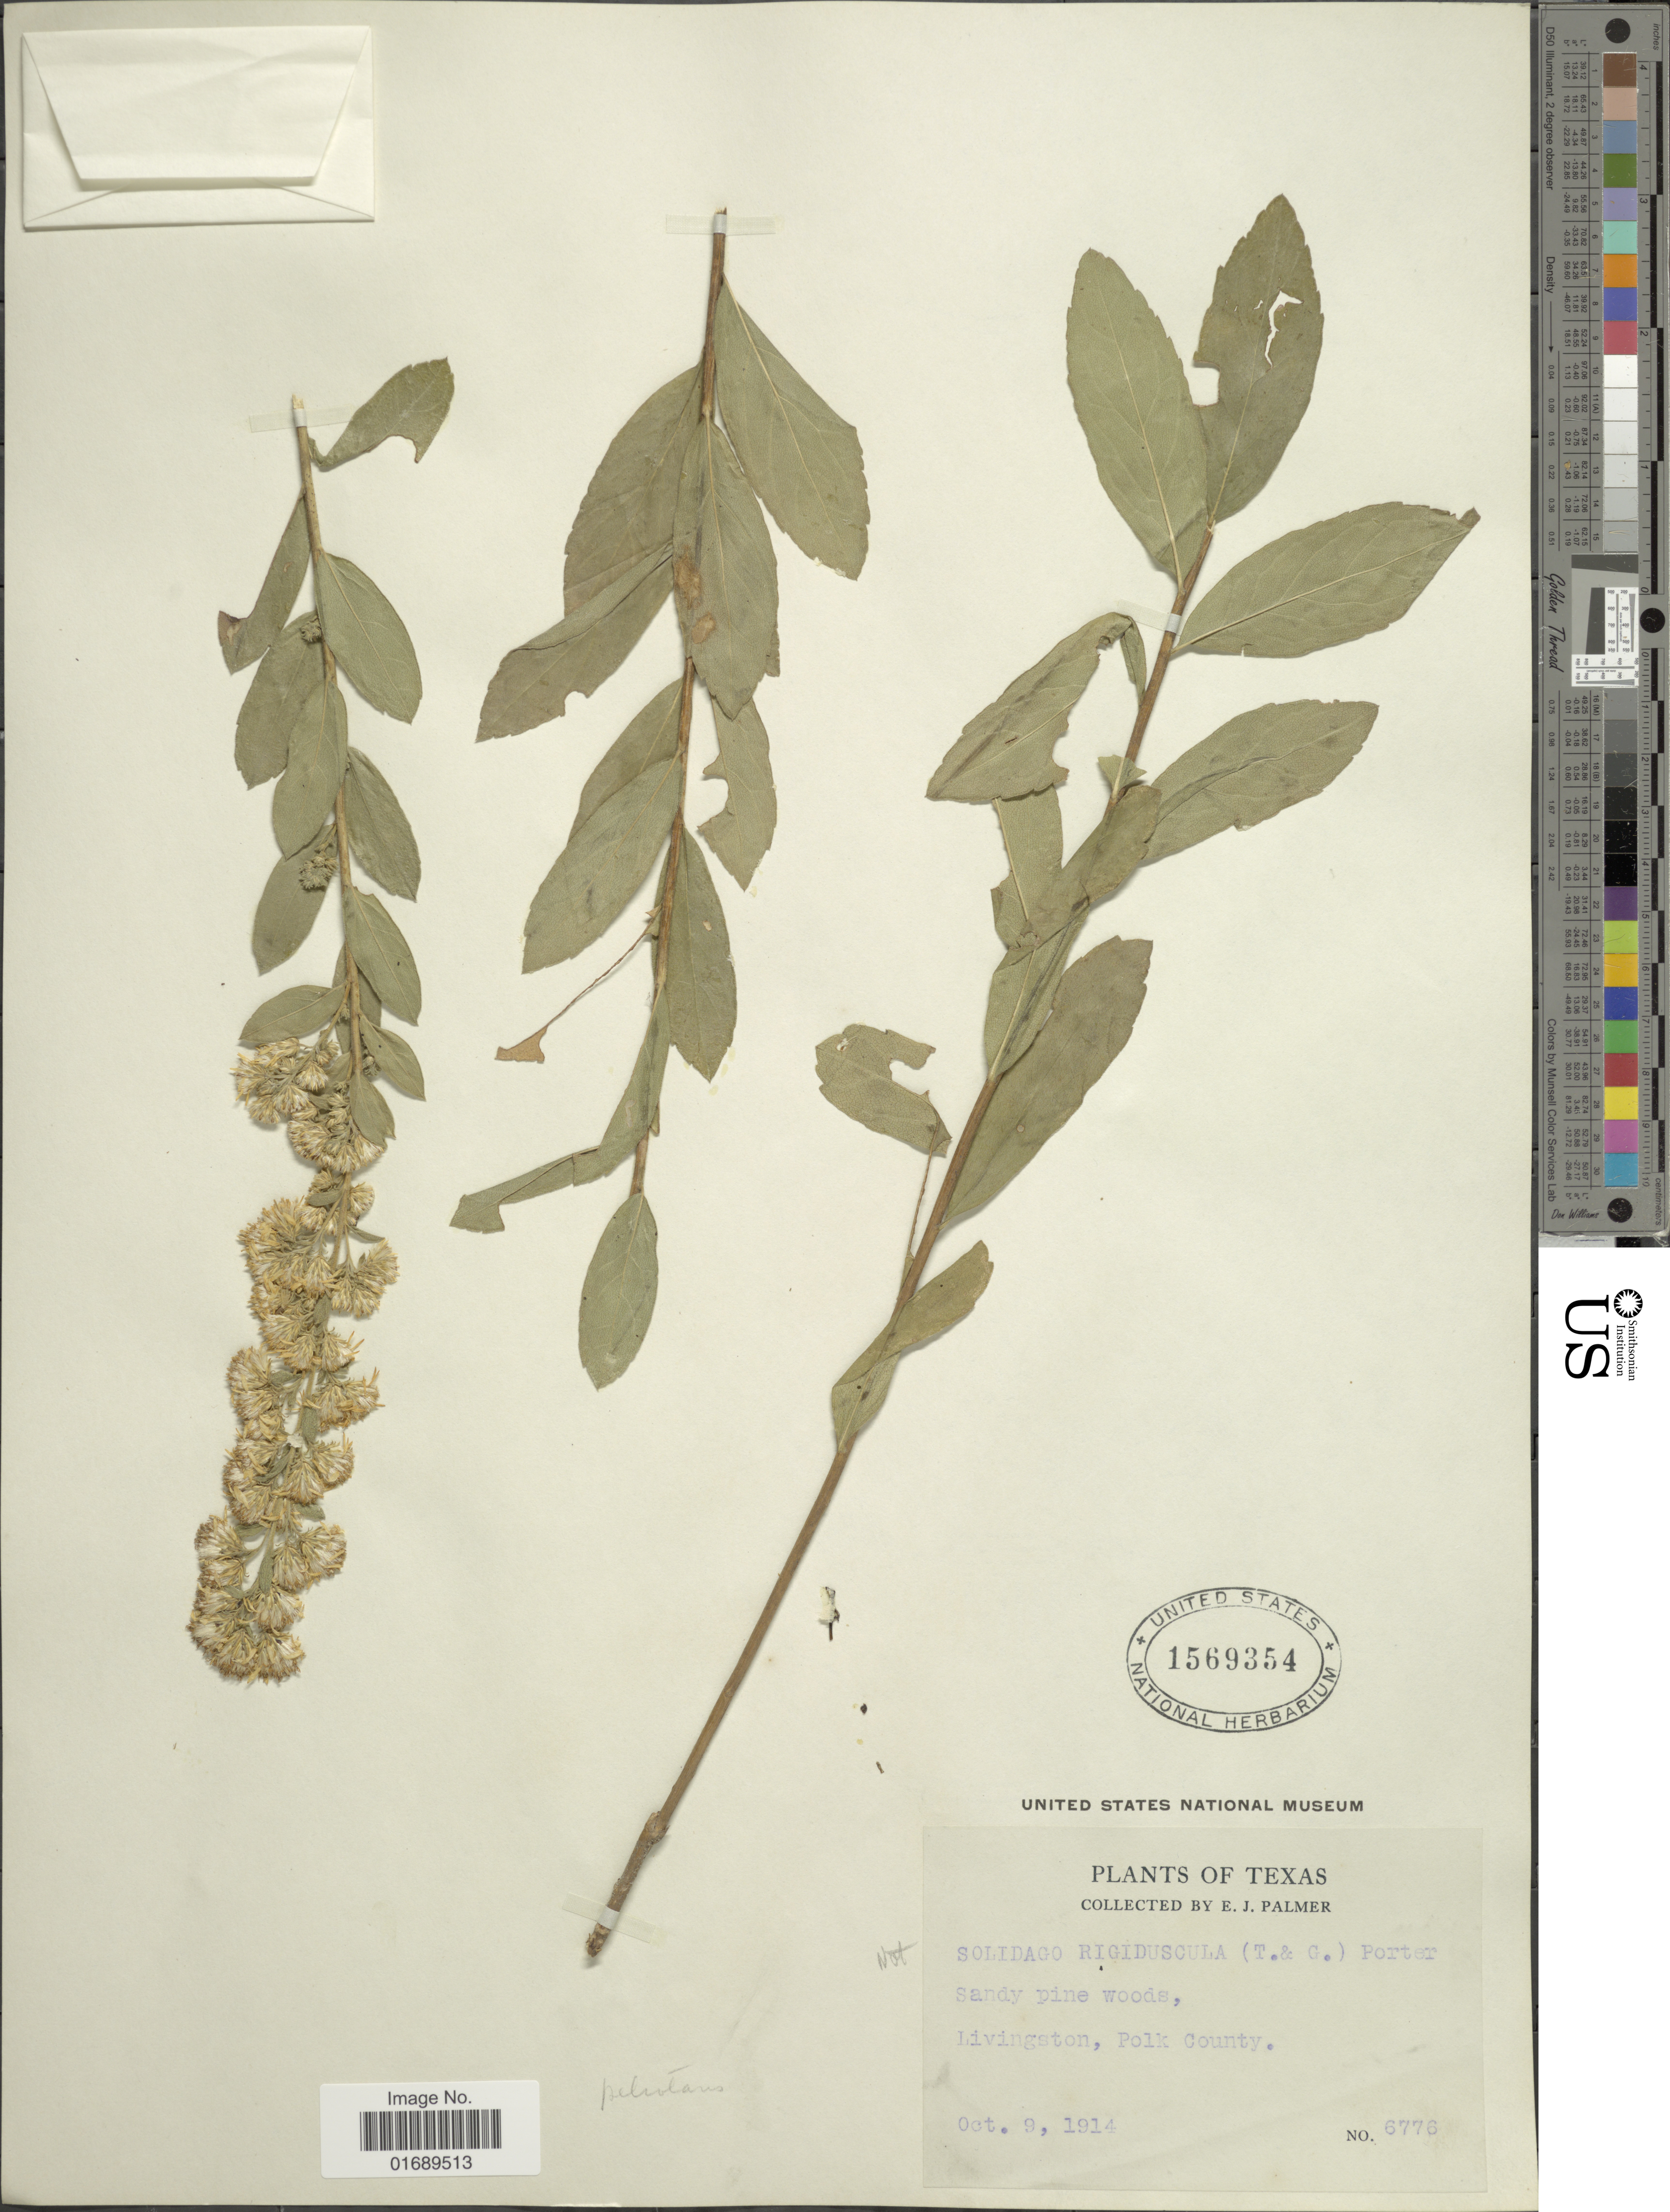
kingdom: Plantae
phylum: Tracheophyta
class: Magnoliopsida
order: Asterales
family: Asteraceae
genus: Solidago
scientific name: Solidago petiolaris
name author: Aiton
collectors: E. J. Palmer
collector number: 6776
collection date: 1914-10-09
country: United States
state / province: Texas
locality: Sandy pine woods, Livington, Polk County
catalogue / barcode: US 1569354